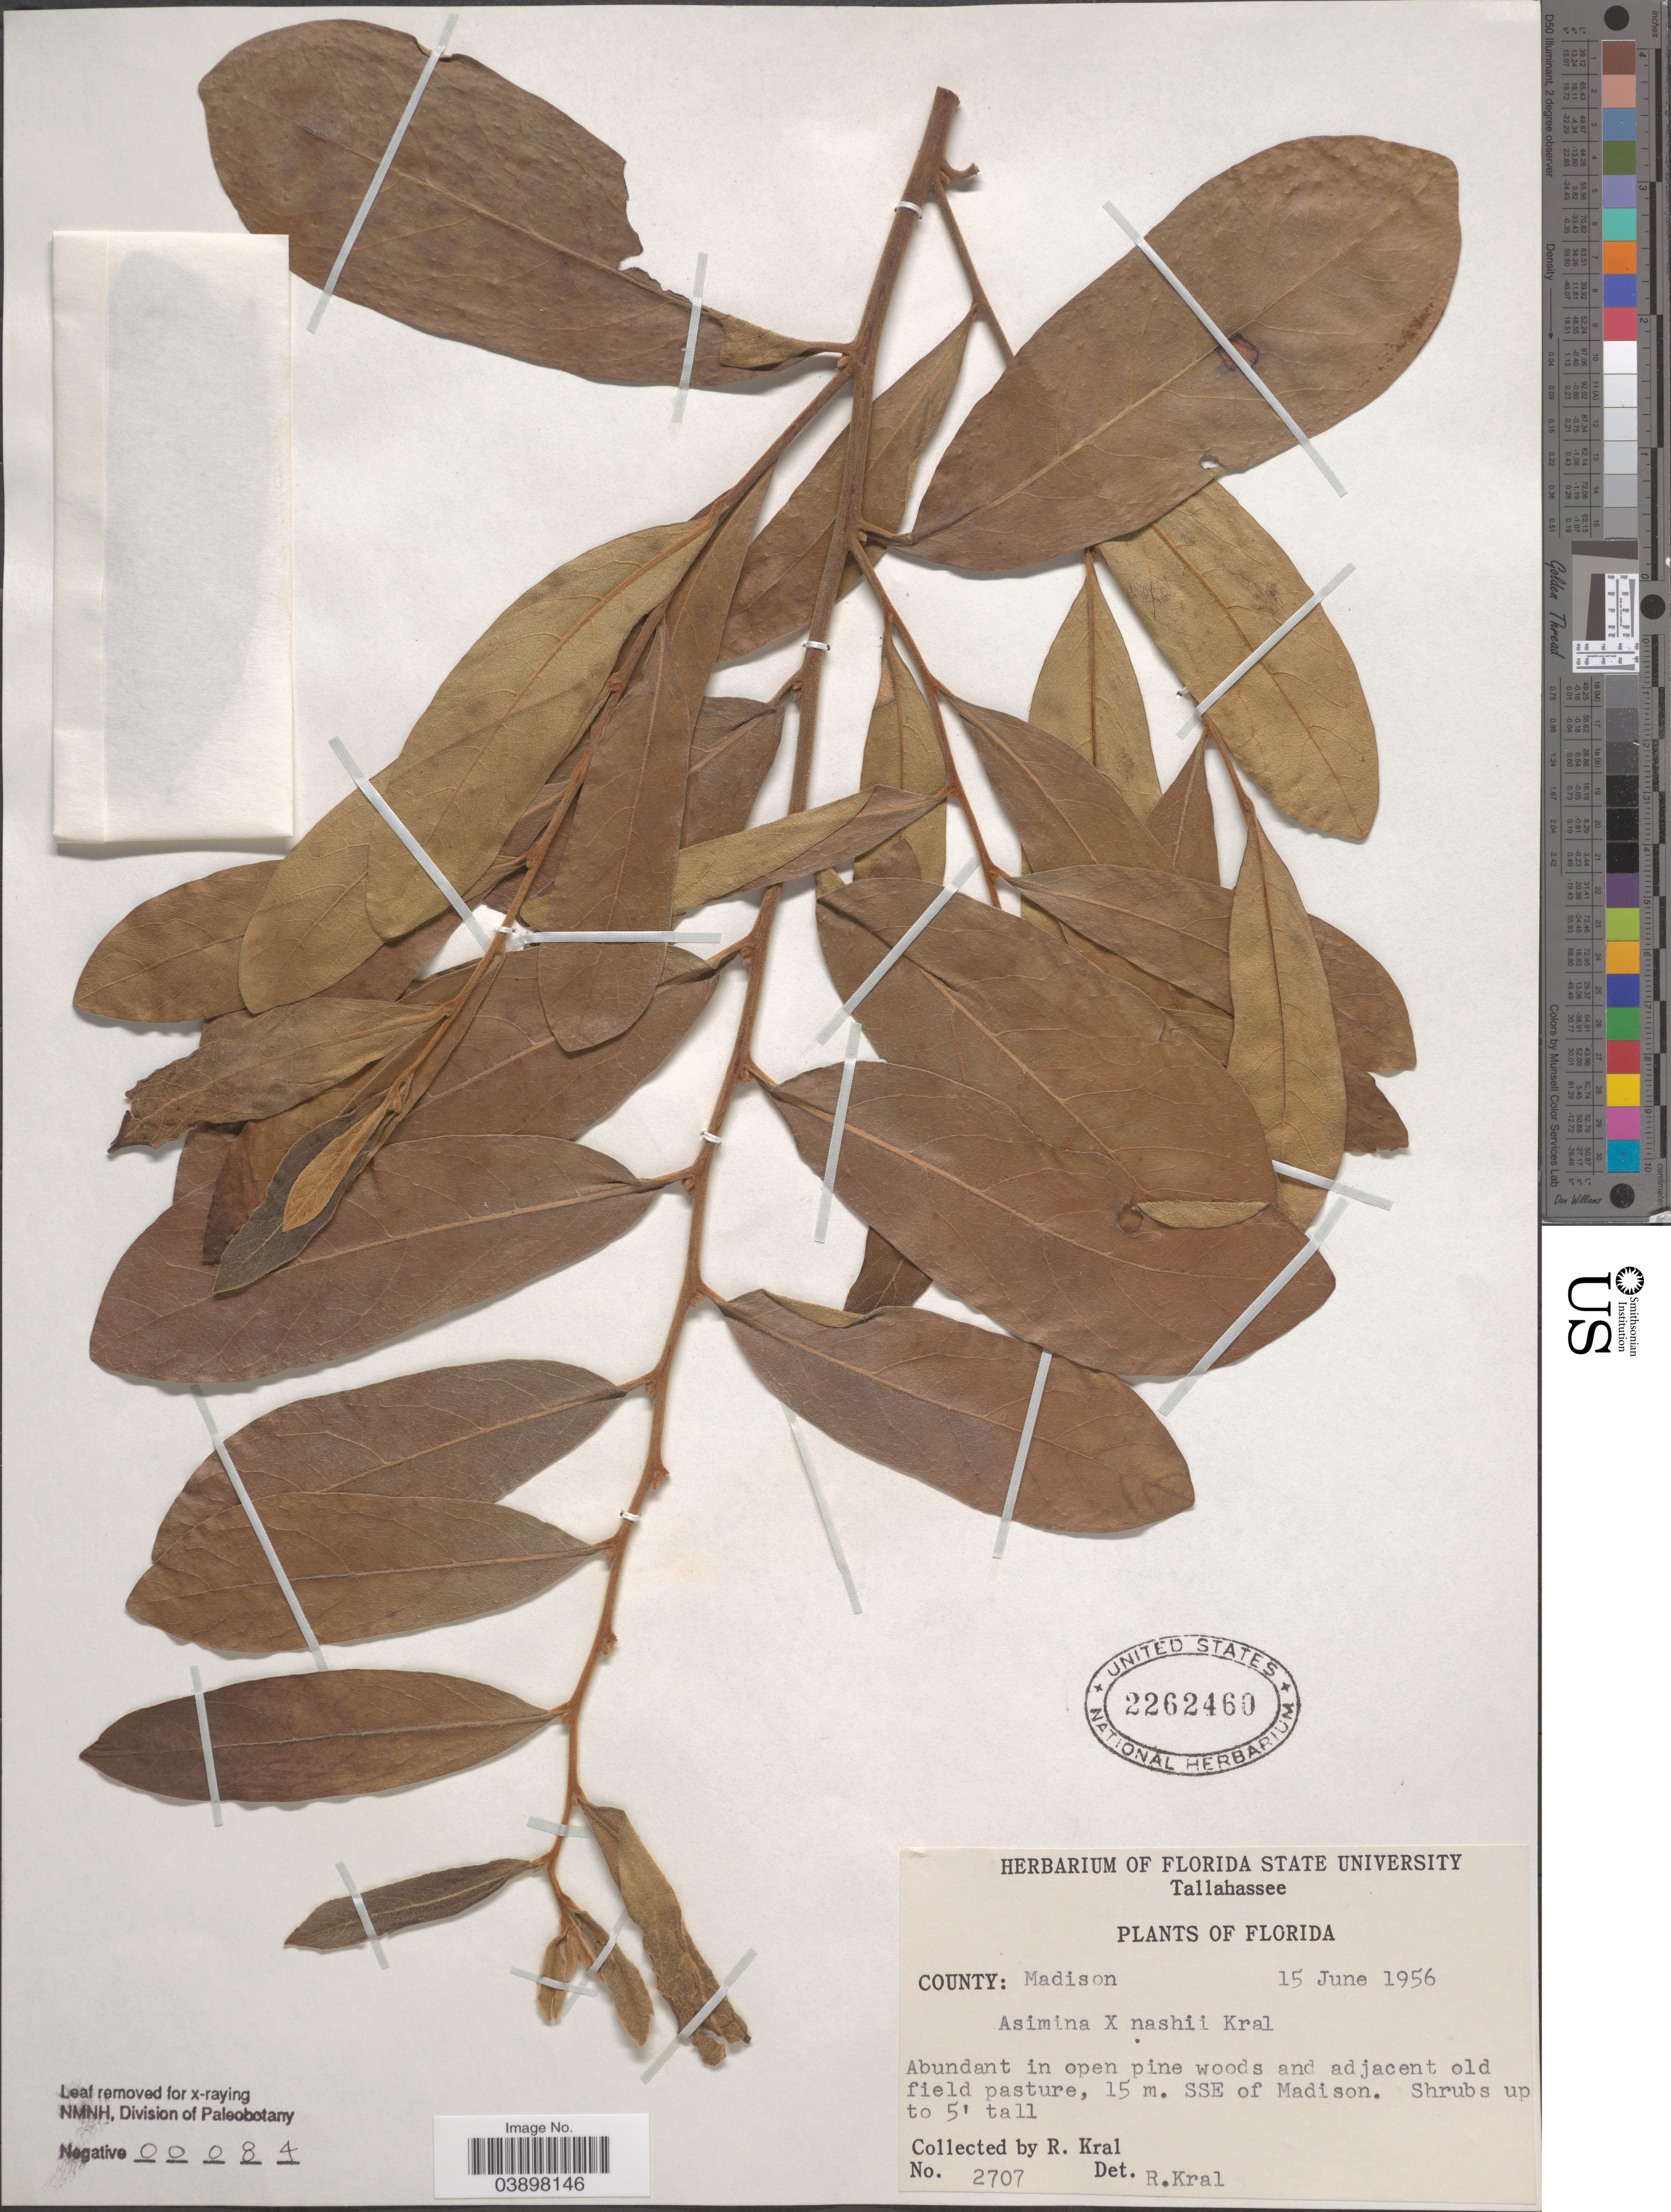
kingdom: Plantae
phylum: Tracheophyta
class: Magnoliopsida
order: Magnoliales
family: Annonaceae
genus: Asimina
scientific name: Asimina x nashii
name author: Kral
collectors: R. Kral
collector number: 2707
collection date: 1956-06-15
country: United States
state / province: Florida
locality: County: Madison. 15 m. SSE of Madison.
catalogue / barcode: US 2262460